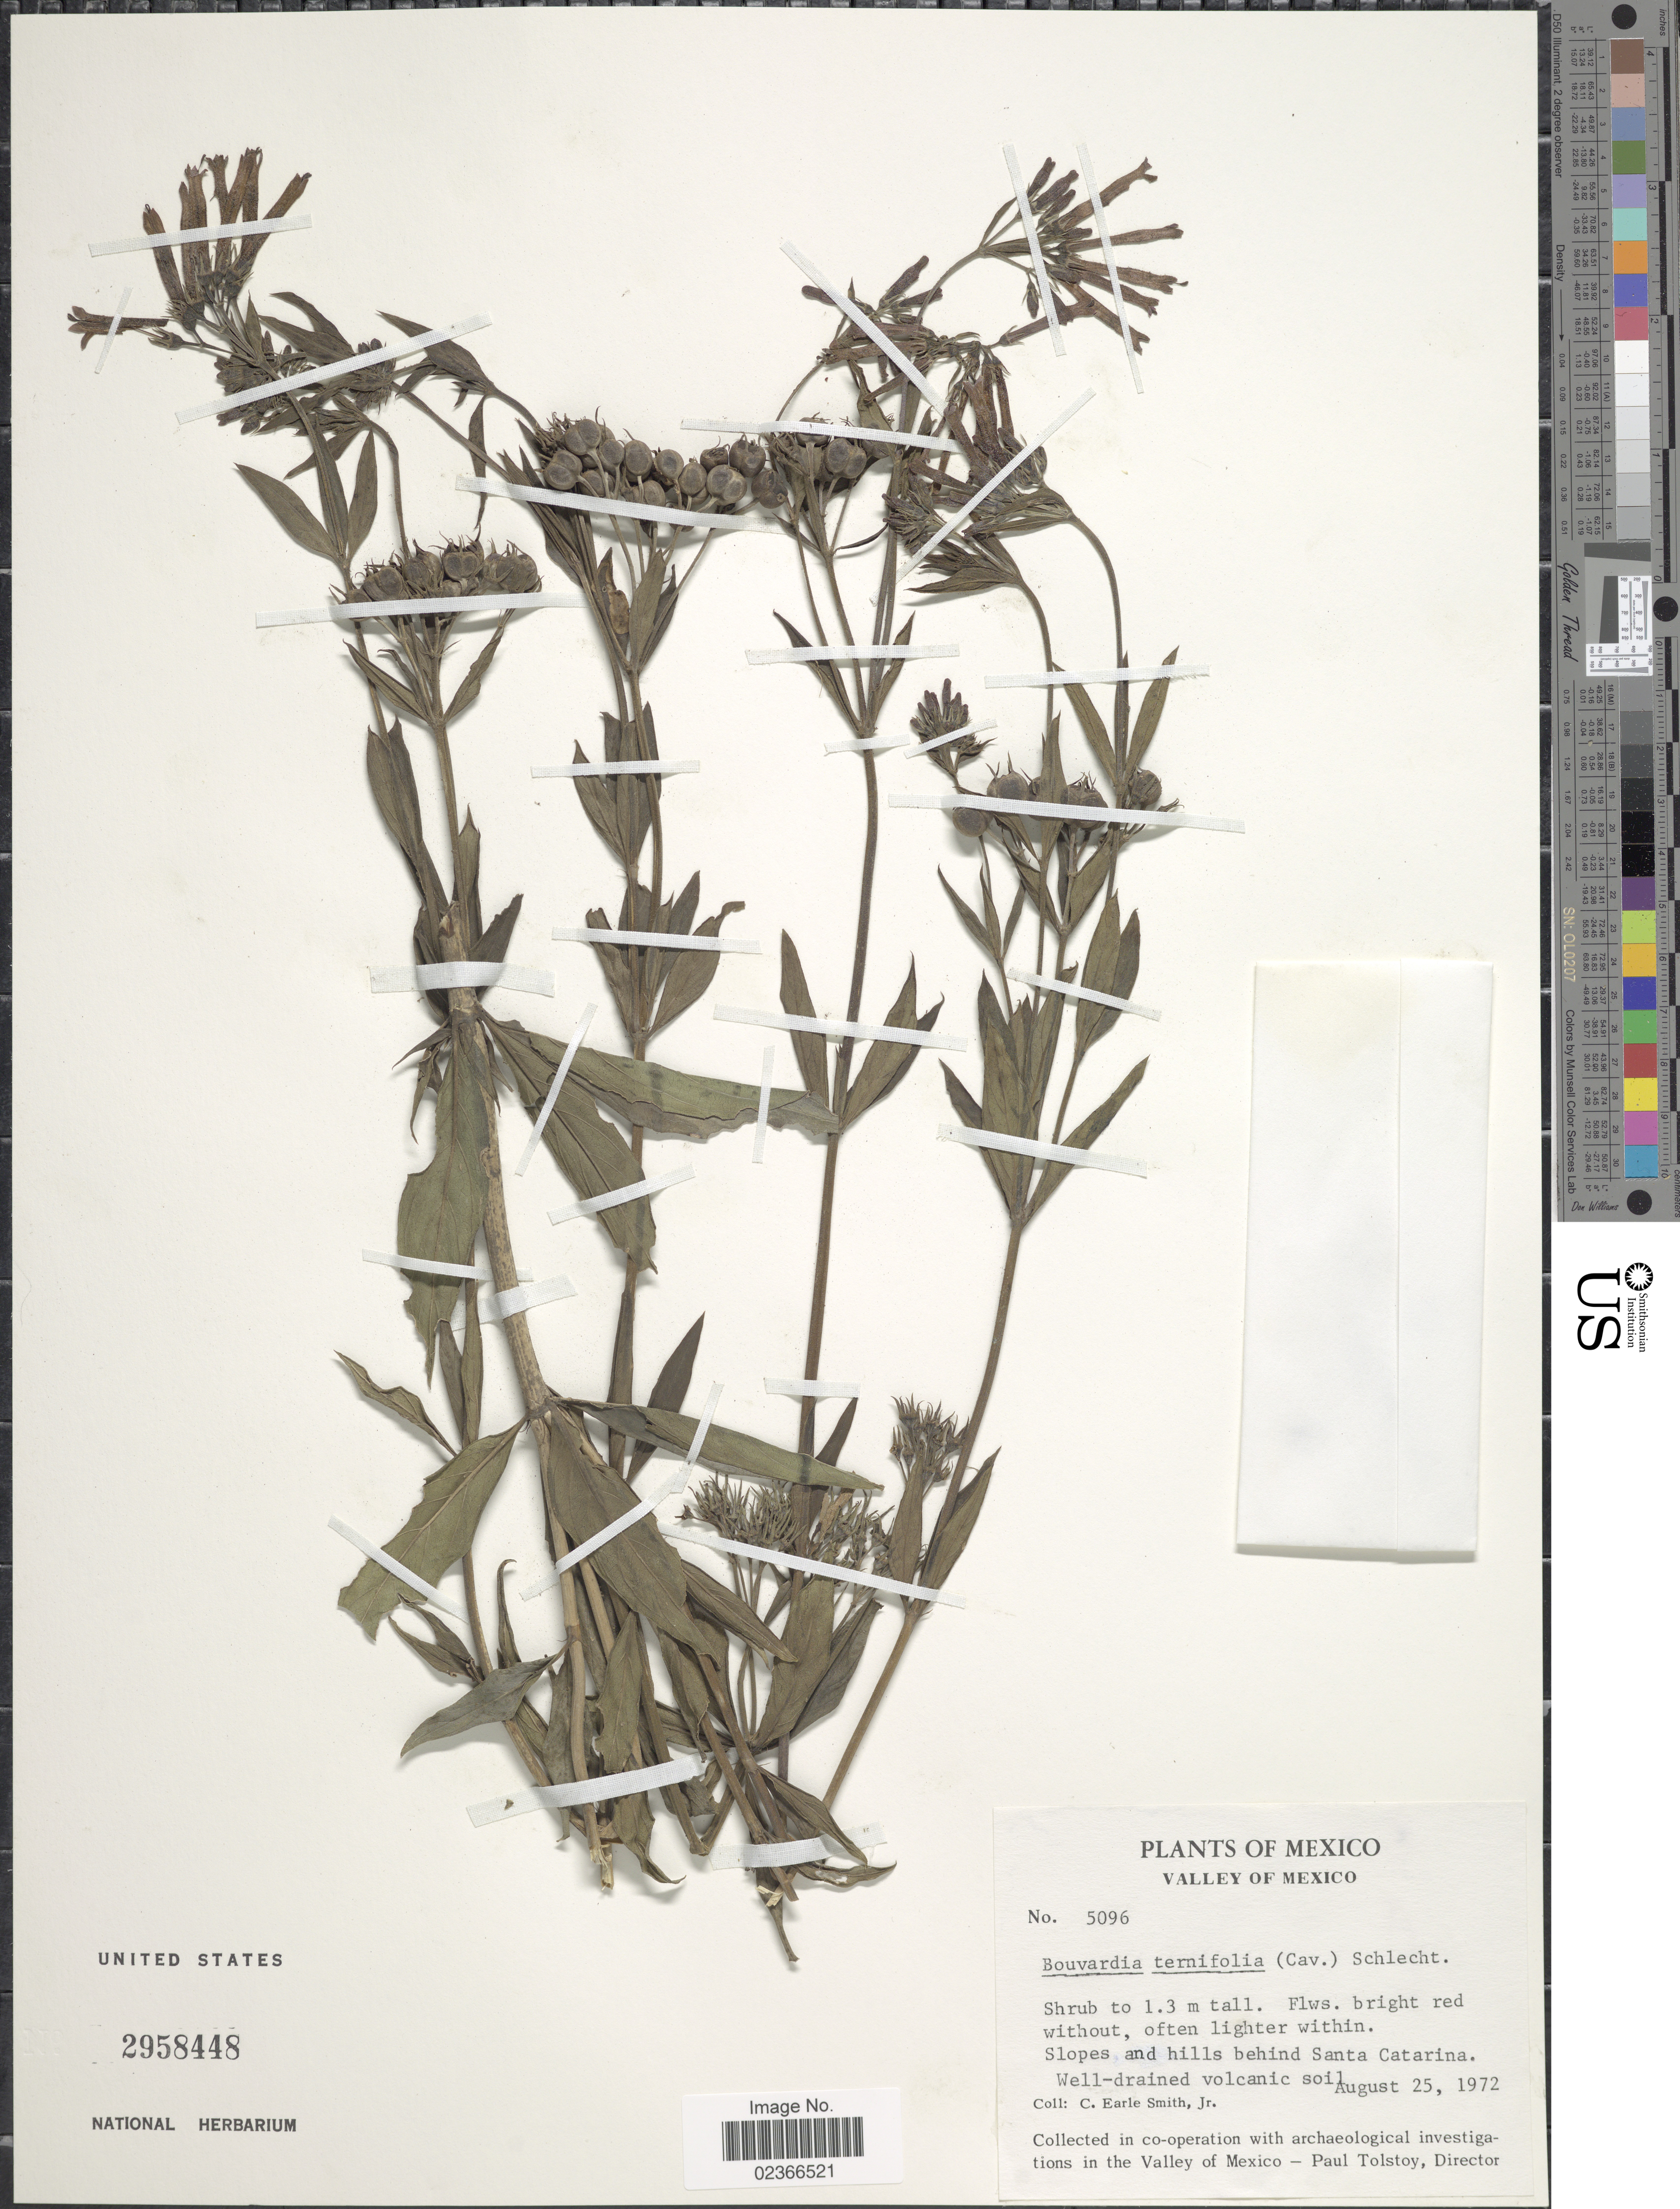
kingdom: Plantae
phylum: Tracheophyta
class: Magnoliopsida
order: Gentianales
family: Rubiaceae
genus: Bouvardia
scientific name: Bouvardia ternifolia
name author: (Cav.) Schltdl.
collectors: C. E. Smith Jr.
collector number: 5096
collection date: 1972-08-25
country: Mexico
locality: Valley of Mexico, Slopes and hills behind Santa Catarina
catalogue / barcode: US 2958448